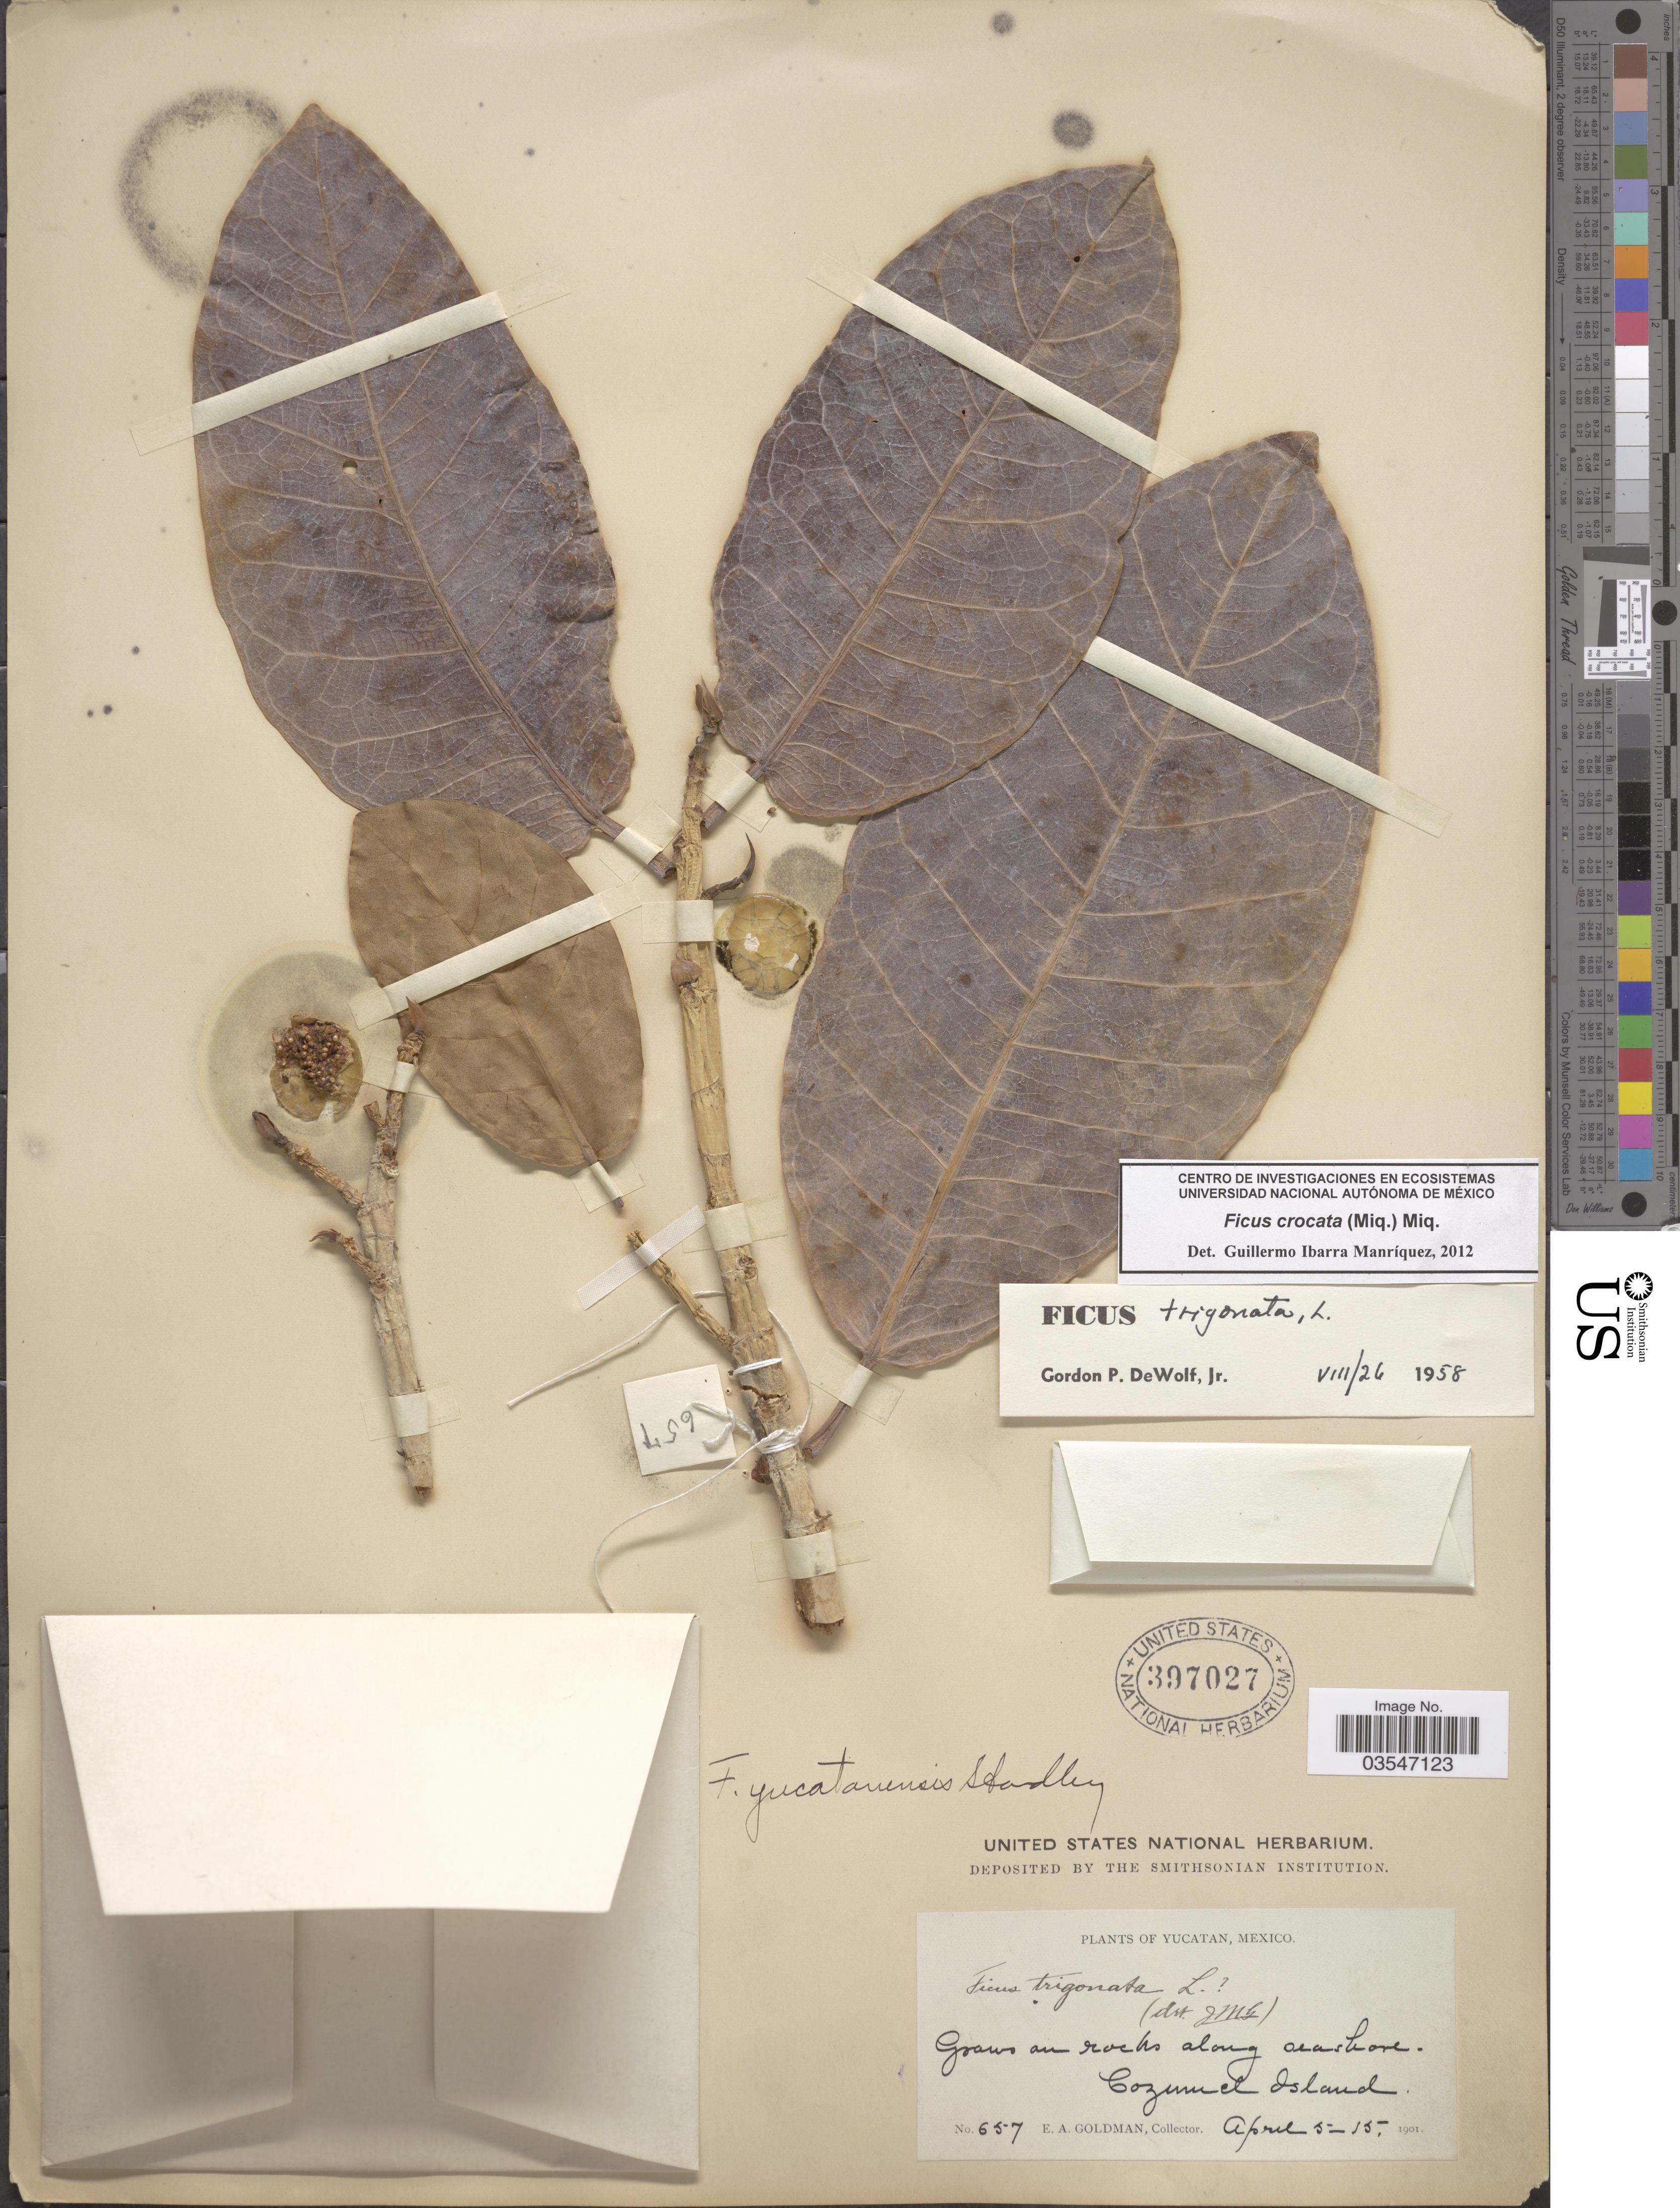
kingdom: Plantae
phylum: Tracheophyta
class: Magnoliopsida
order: Rosales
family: Moraceae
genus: Ficus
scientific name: Ficus crocata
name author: (Miq.) Miq.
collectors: E. A. Goldman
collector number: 657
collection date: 1901-04-05/1901-04-15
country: Mexico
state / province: Yucatán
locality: Yucatan. Cozumel Island.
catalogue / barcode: US 397027